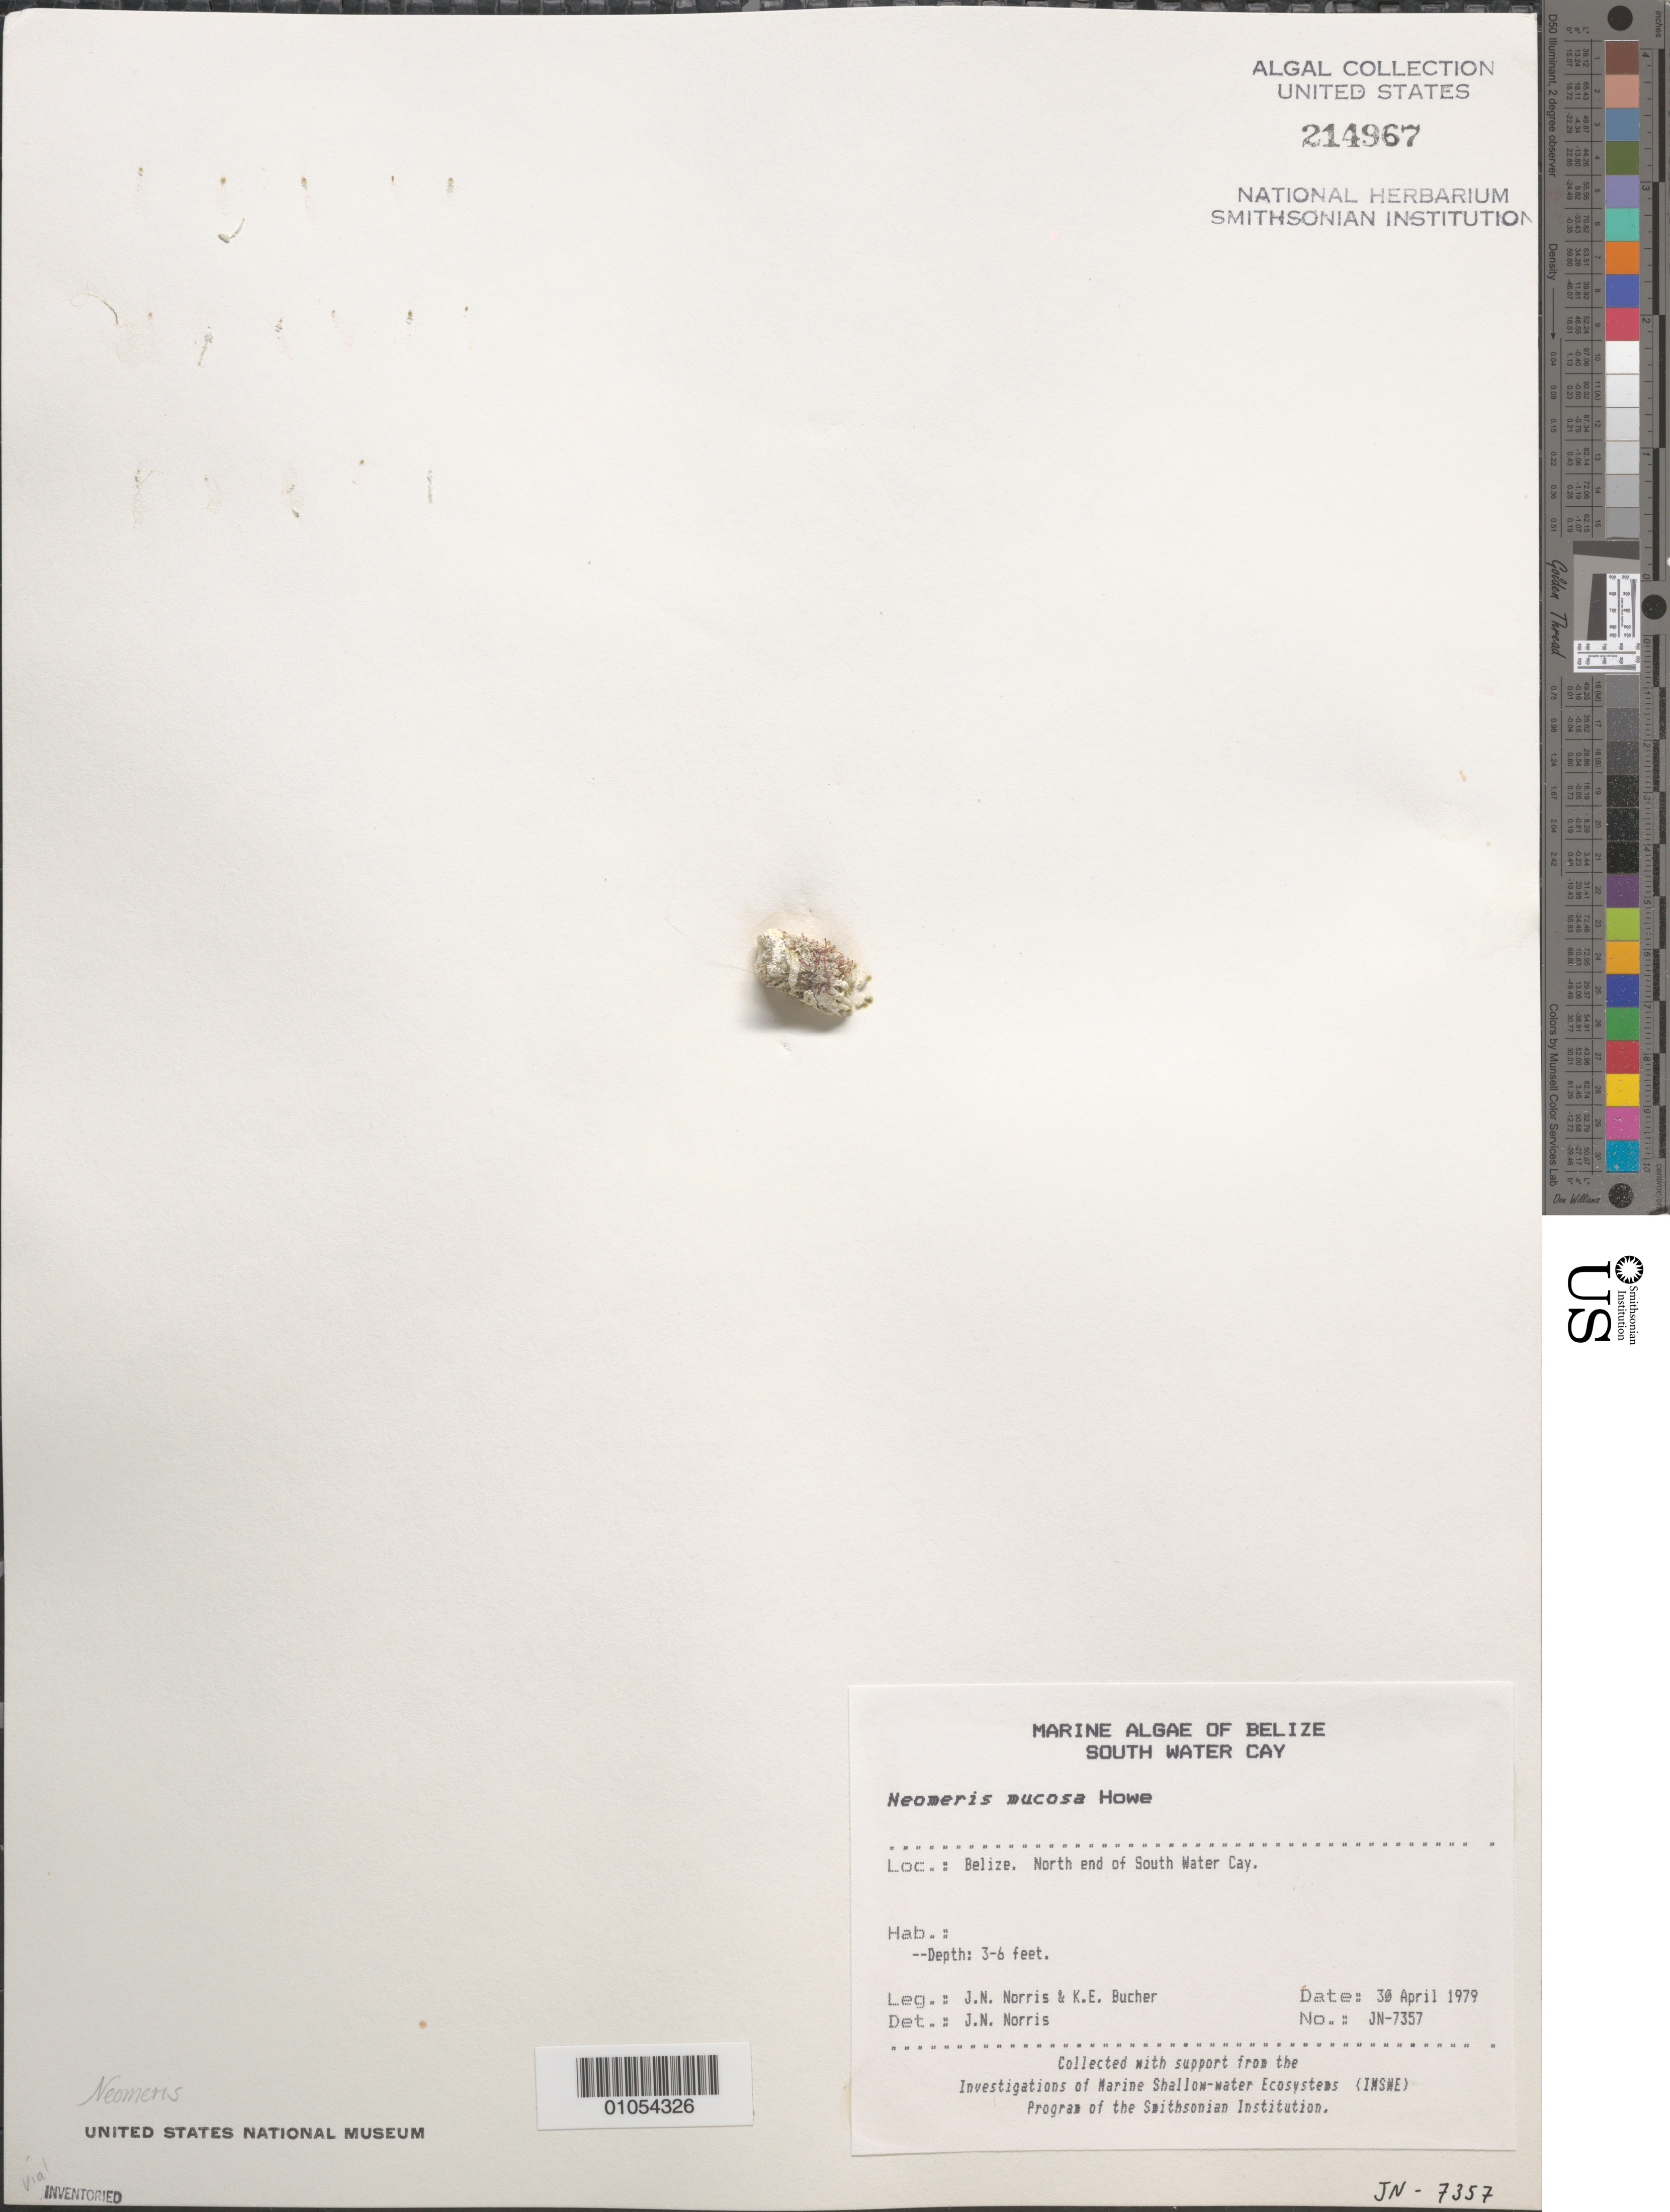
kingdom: Plantae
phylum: Chlorophyta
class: Ulvophyceae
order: Dasycladales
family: Dasycladaceae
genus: Neomeris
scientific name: Neomeris mucosa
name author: M. Howe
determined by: Norris, James N.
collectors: J. N. Norris & K. E. Bucher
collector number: JN-7357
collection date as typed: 30 Apr 1979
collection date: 1979-04-30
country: Belize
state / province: Stann Creek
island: South Water Cay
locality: North end of the cay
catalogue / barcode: US 214967